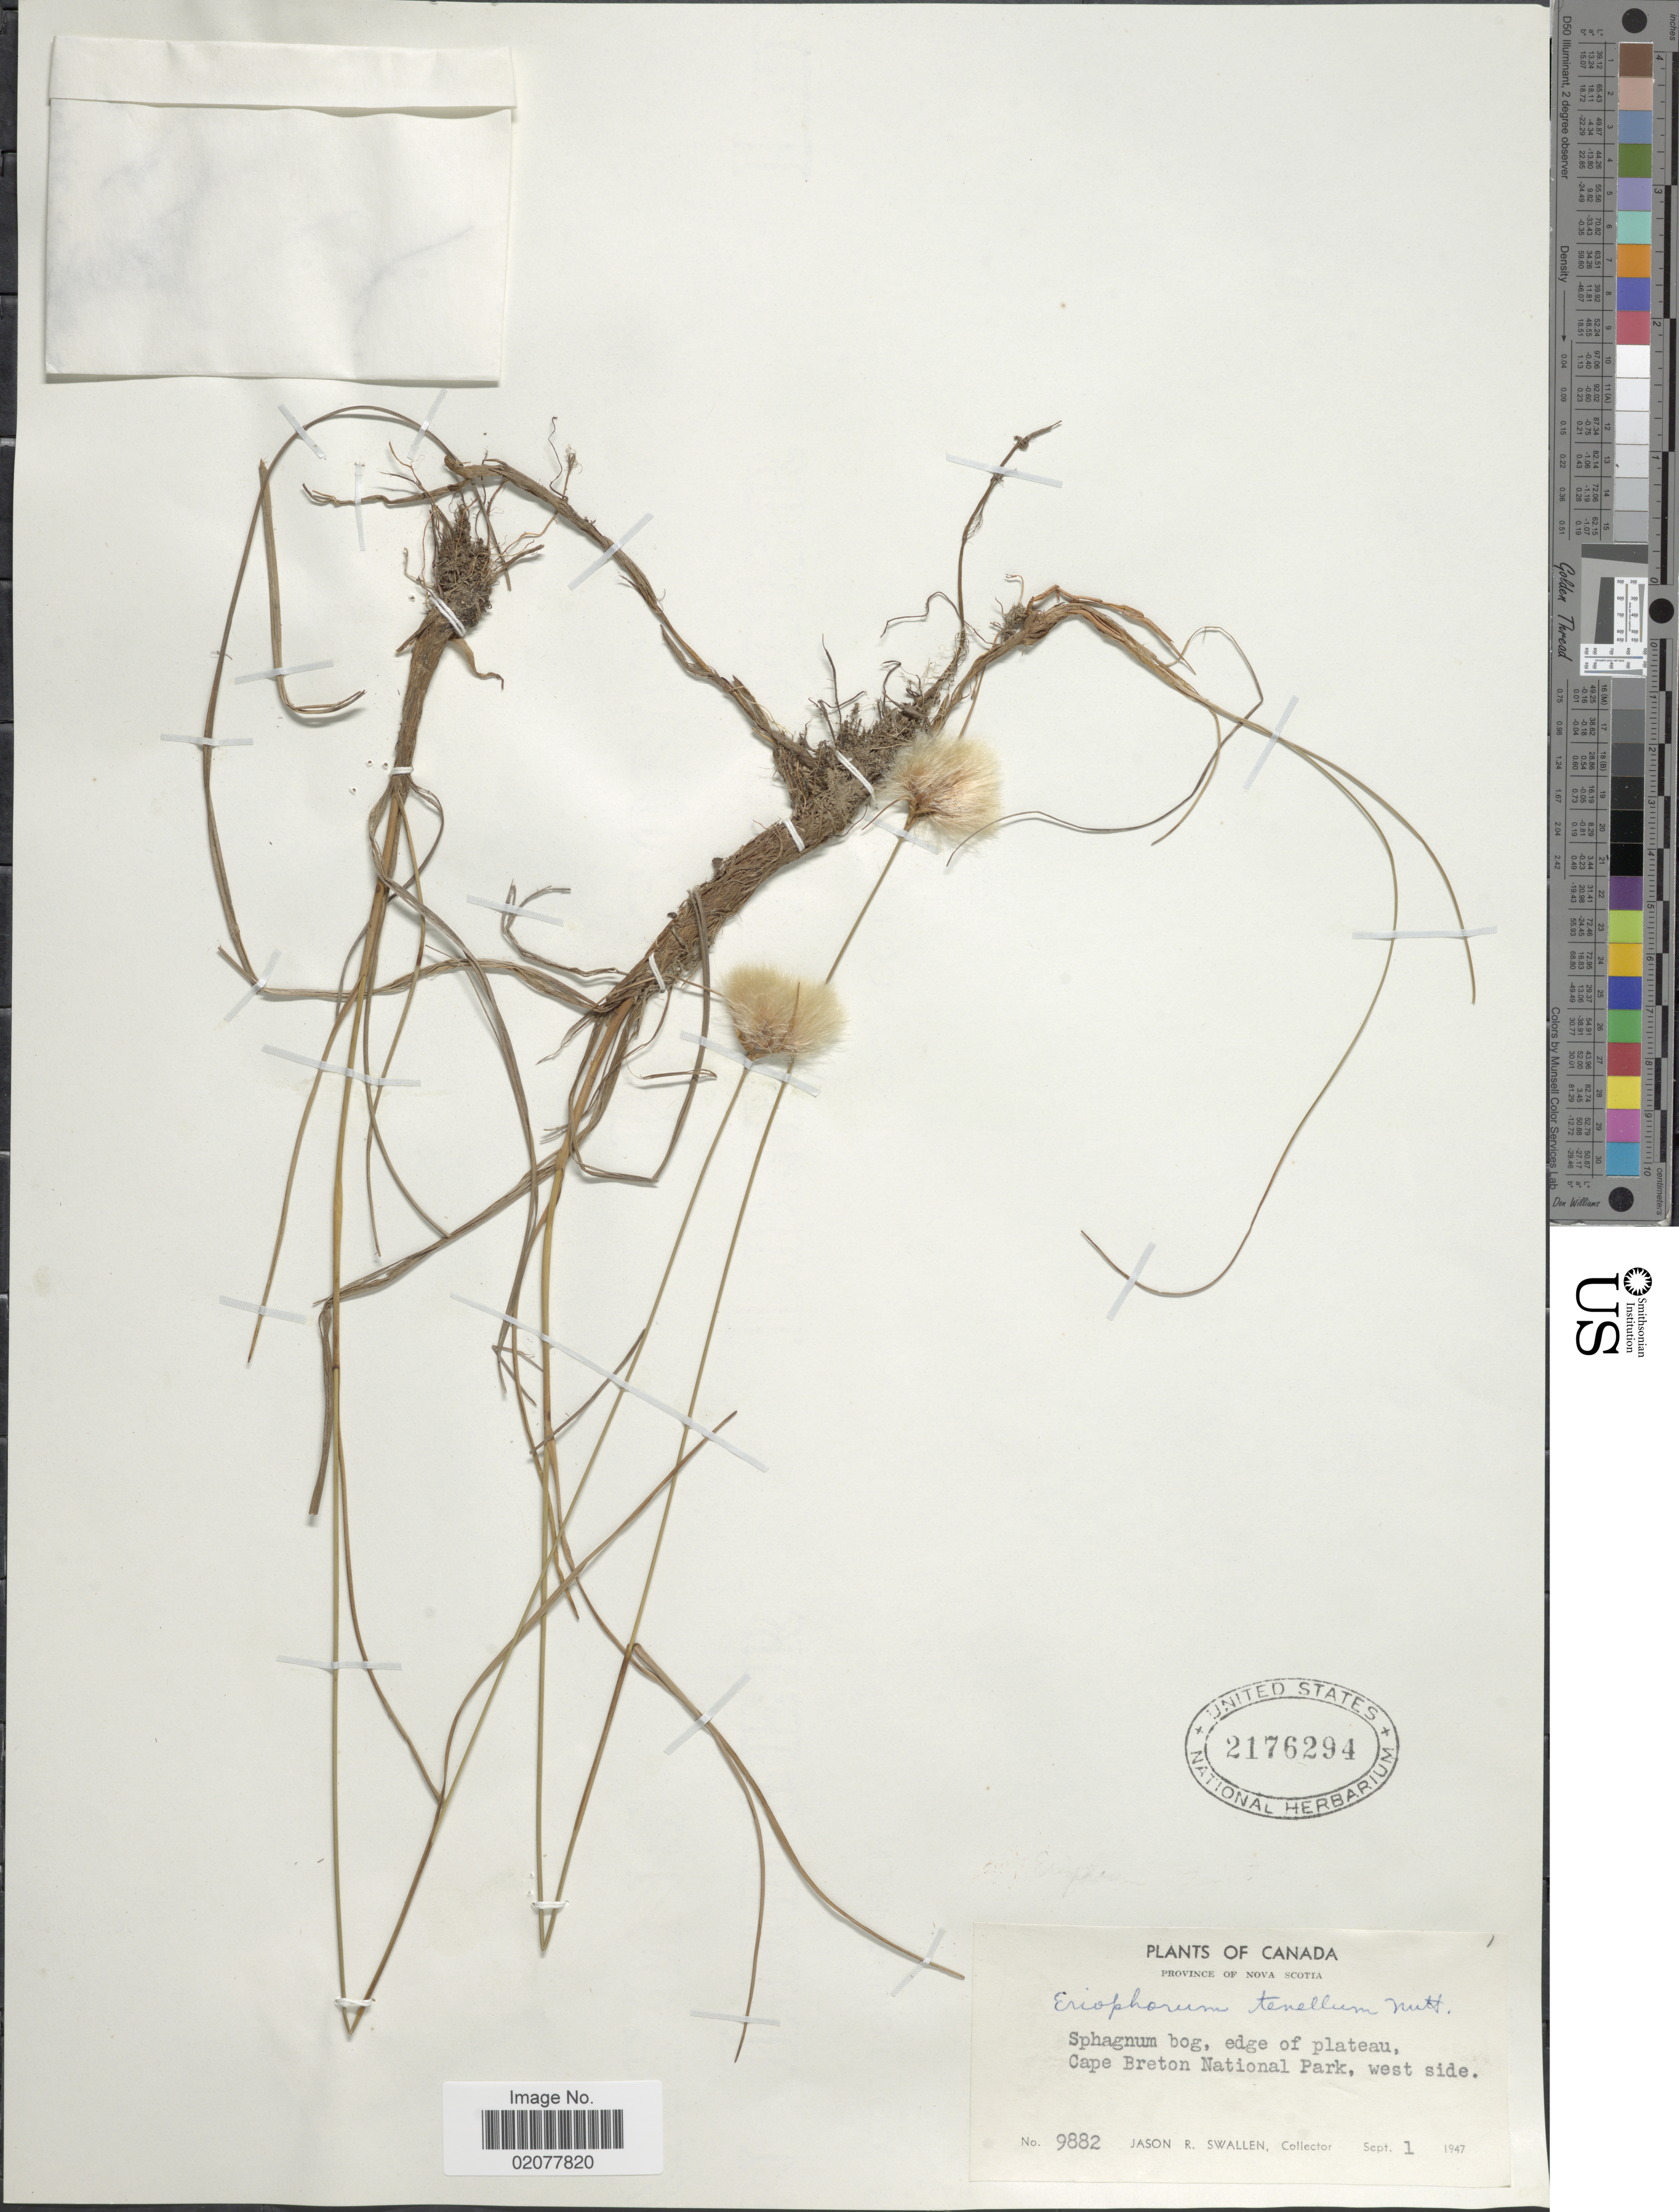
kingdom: Plantae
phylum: Tracheophyta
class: Liliopsida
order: Poales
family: Cyperaceae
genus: Eriophorum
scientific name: Eriophorum tenellum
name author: Nutt.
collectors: J. R. Swallen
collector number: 9882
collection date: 1947-09-01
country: Canada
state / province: Nova Scotia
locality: Edge of plateau, Cape Breton National Park, west side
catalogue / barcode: US 2176294